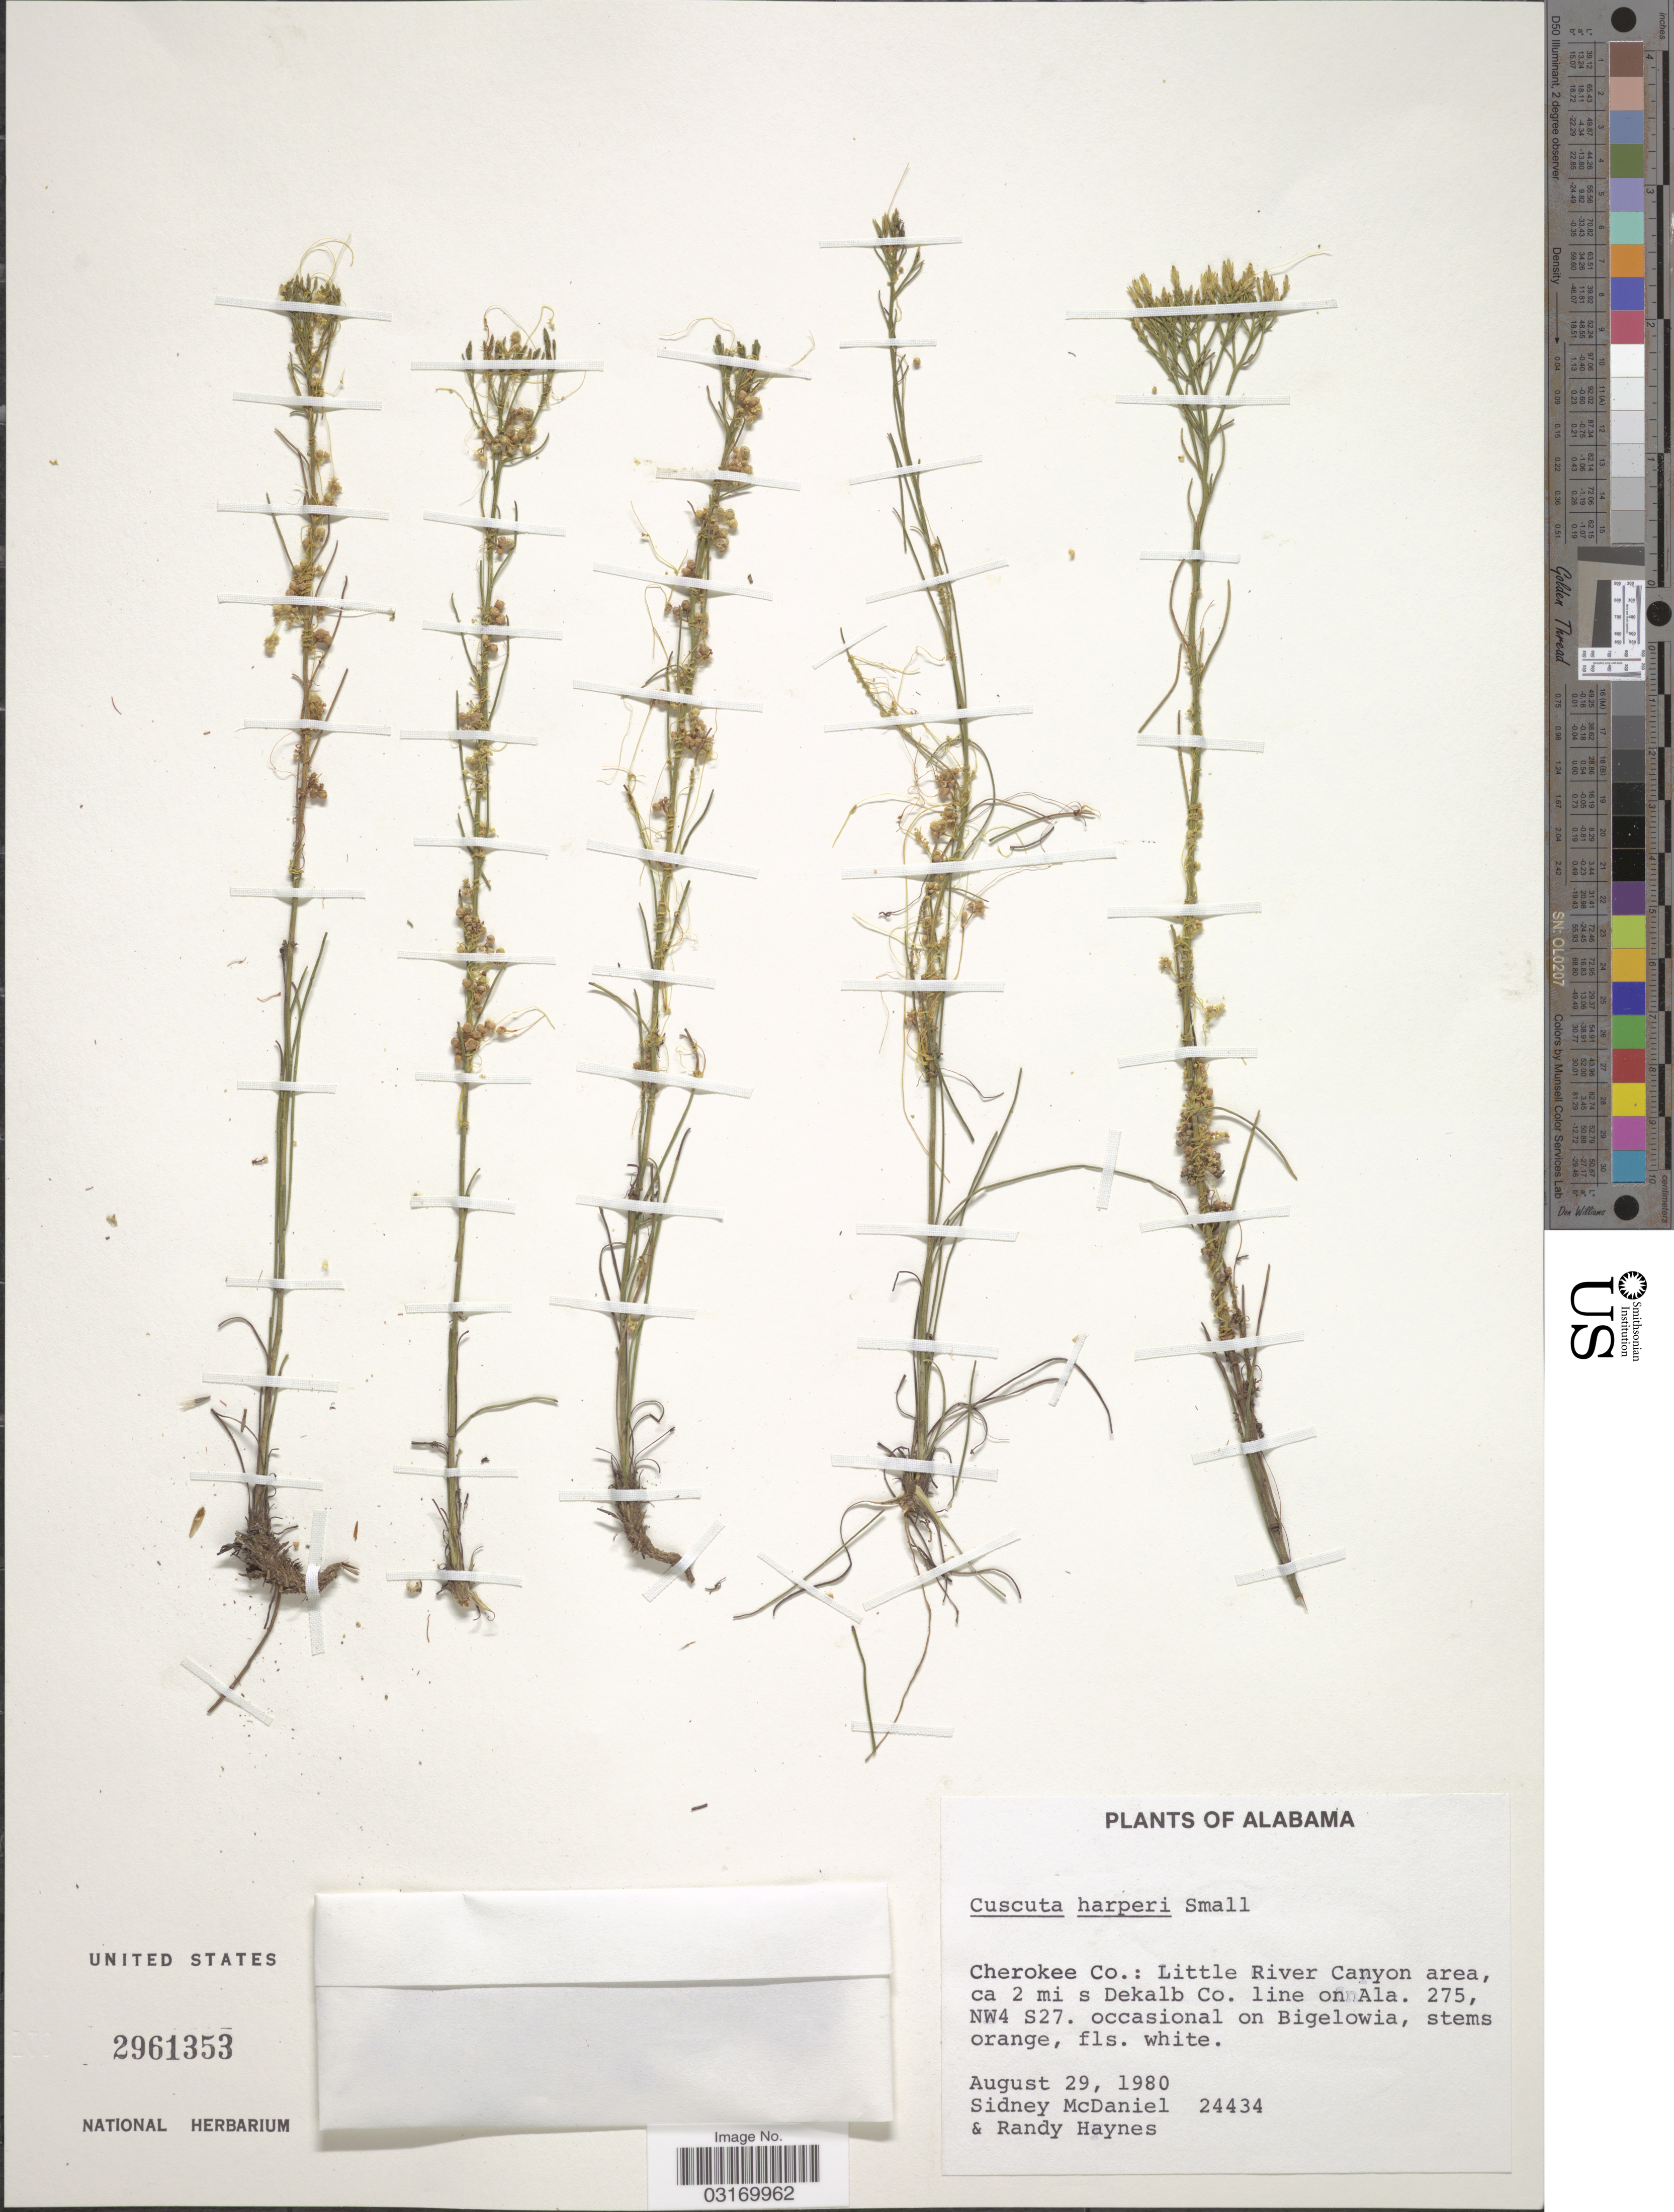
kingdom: Plantae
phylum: Tracheophyta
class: Magnoliopsida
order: Solanales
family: Convolvulaceae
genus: Cuscuta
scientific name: Cuscuta harperi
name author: Small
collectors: S. McDaniel & R. Haynes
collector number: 24434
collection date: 1980-08-29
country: United States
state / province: Alabama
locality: Cherokee Co.: Little River Canyon area, ca 2 mi s Dekalb Co. line on Ala. 275, NW4 S27. Occasional on Bigelowia.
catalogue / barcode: US 2961353